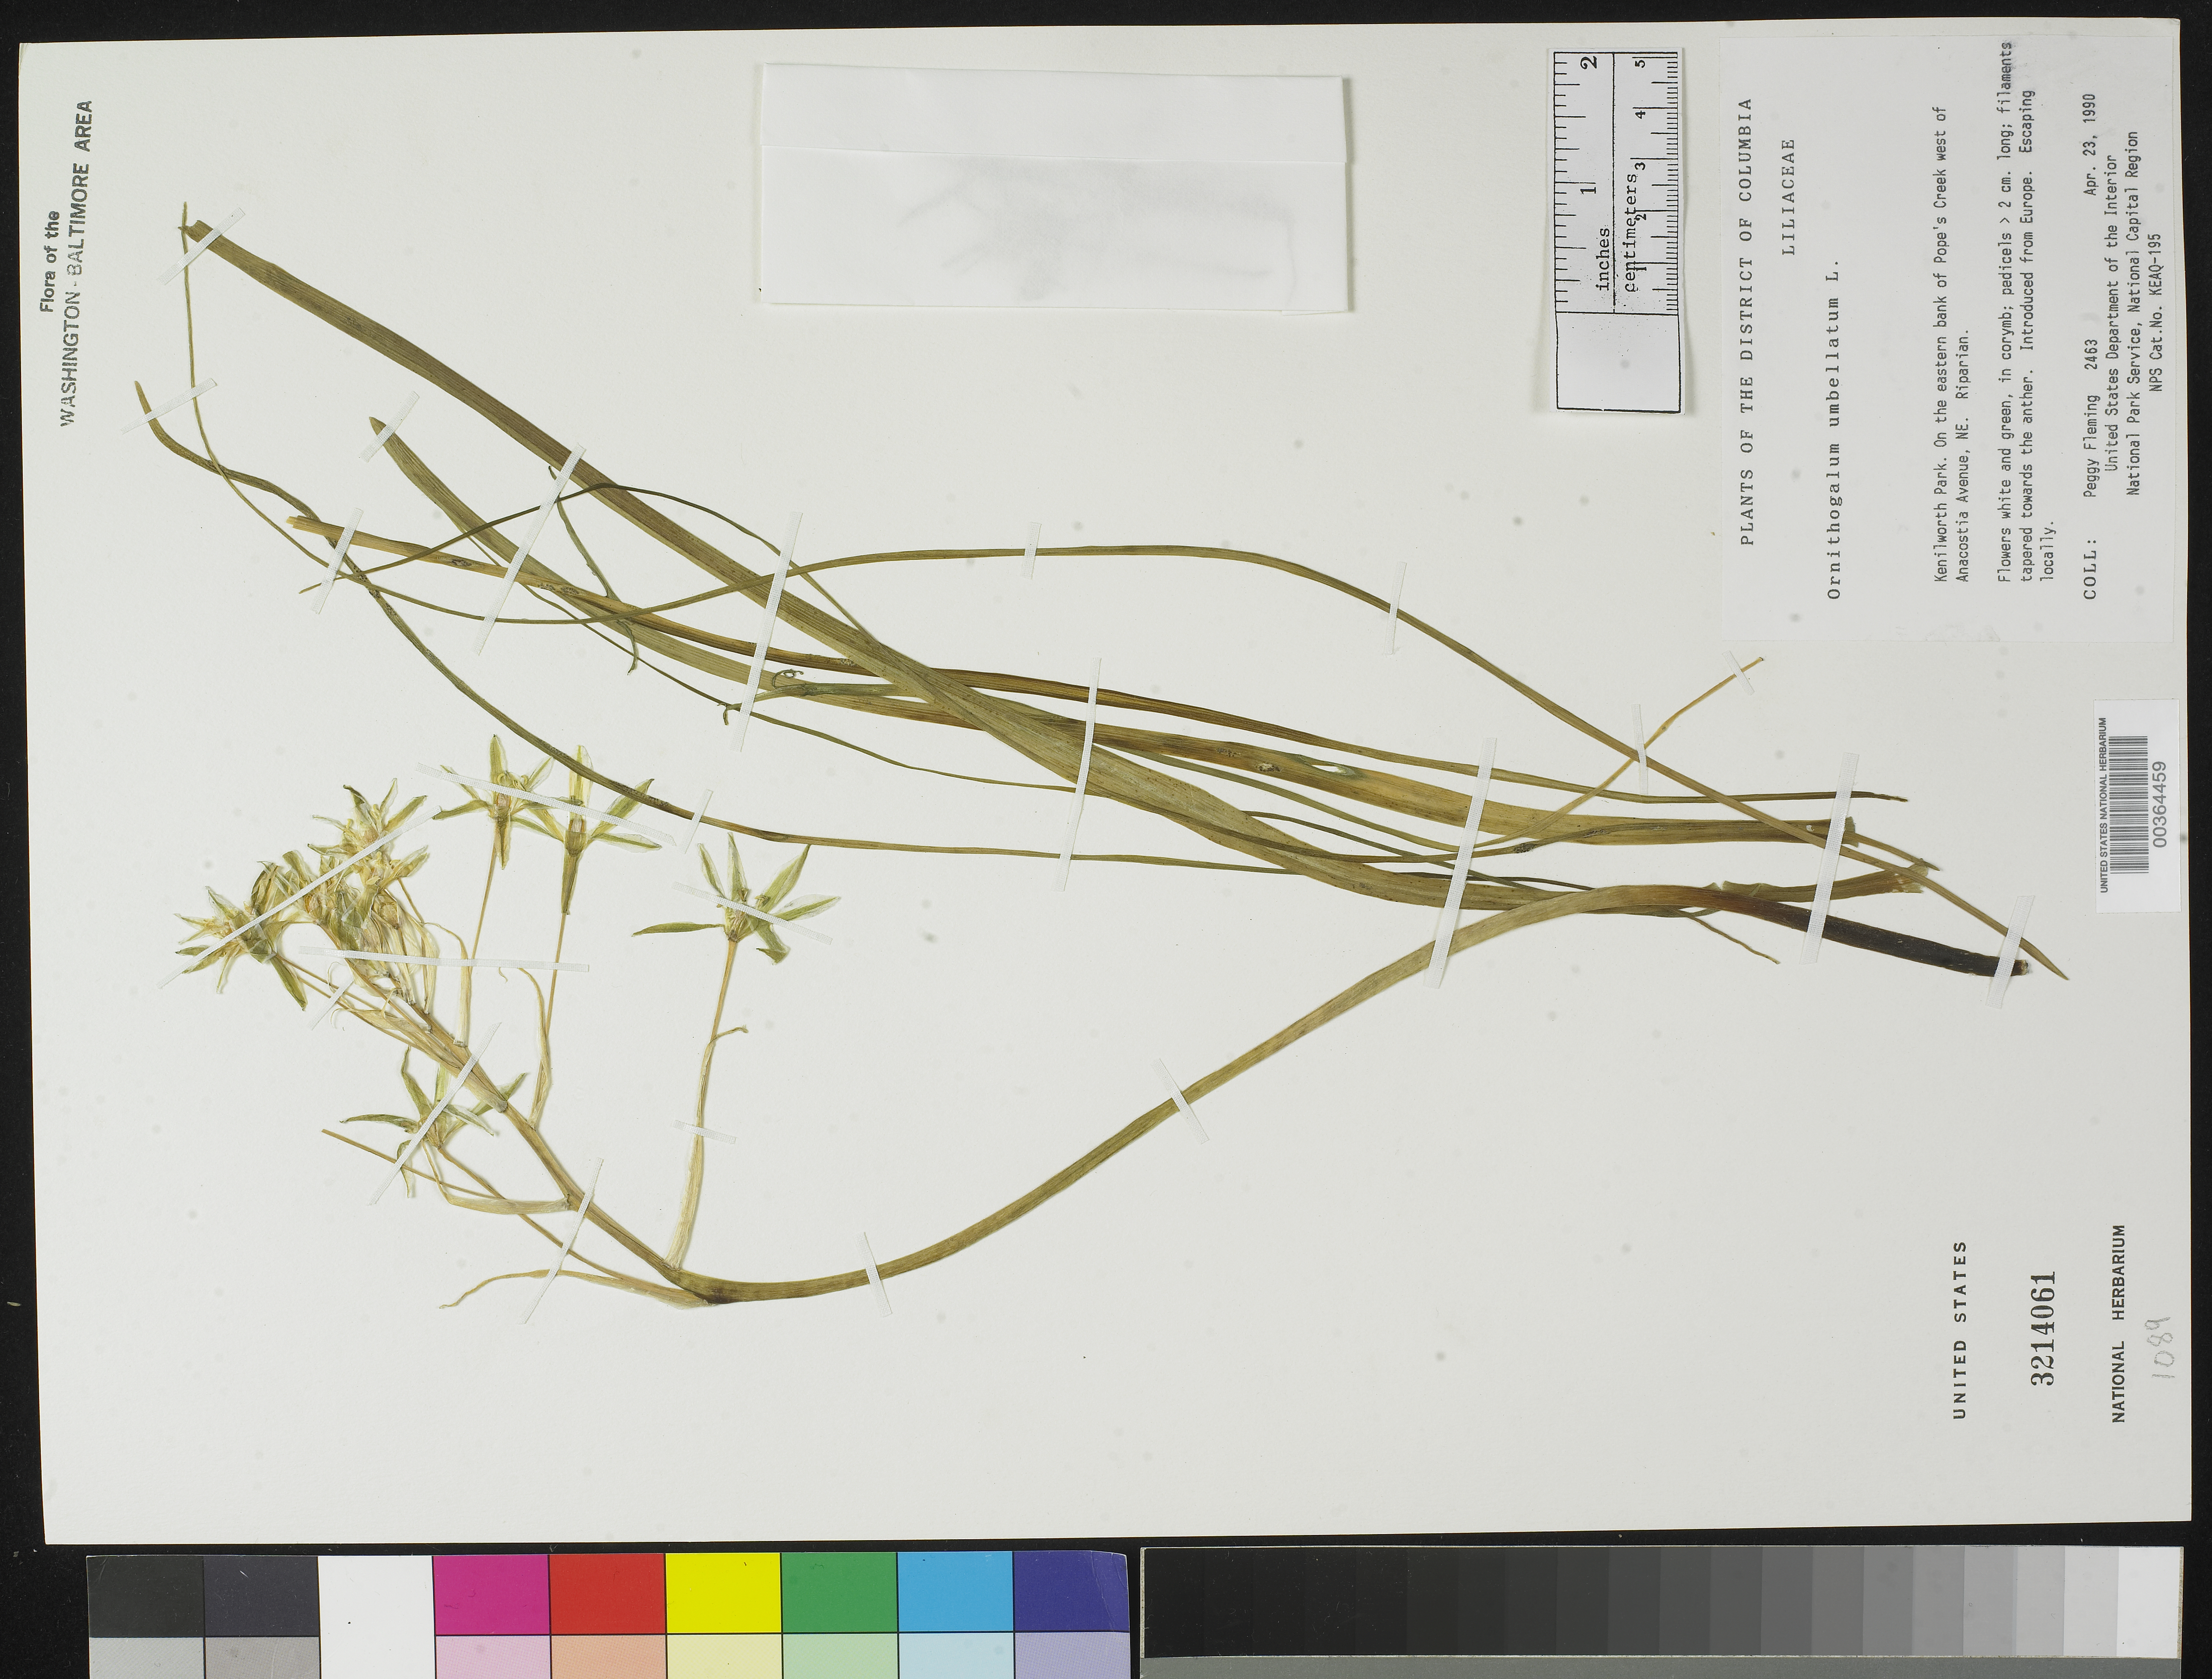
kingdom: Plantae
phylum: Tracheophyta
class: Liliopsida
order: Asparagales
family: Asparagaceae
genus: Ornithogalum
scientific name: Ornithogalum umbellatum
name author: L.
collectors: P. Fleming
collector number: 2463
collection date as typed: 23 Apr 1990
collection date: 1990-04-23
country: United States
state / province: District of Columbia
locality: Kenilworth Park, on E bank of Pope's Creek W of Anacostia Ave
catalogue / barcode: US 3214061